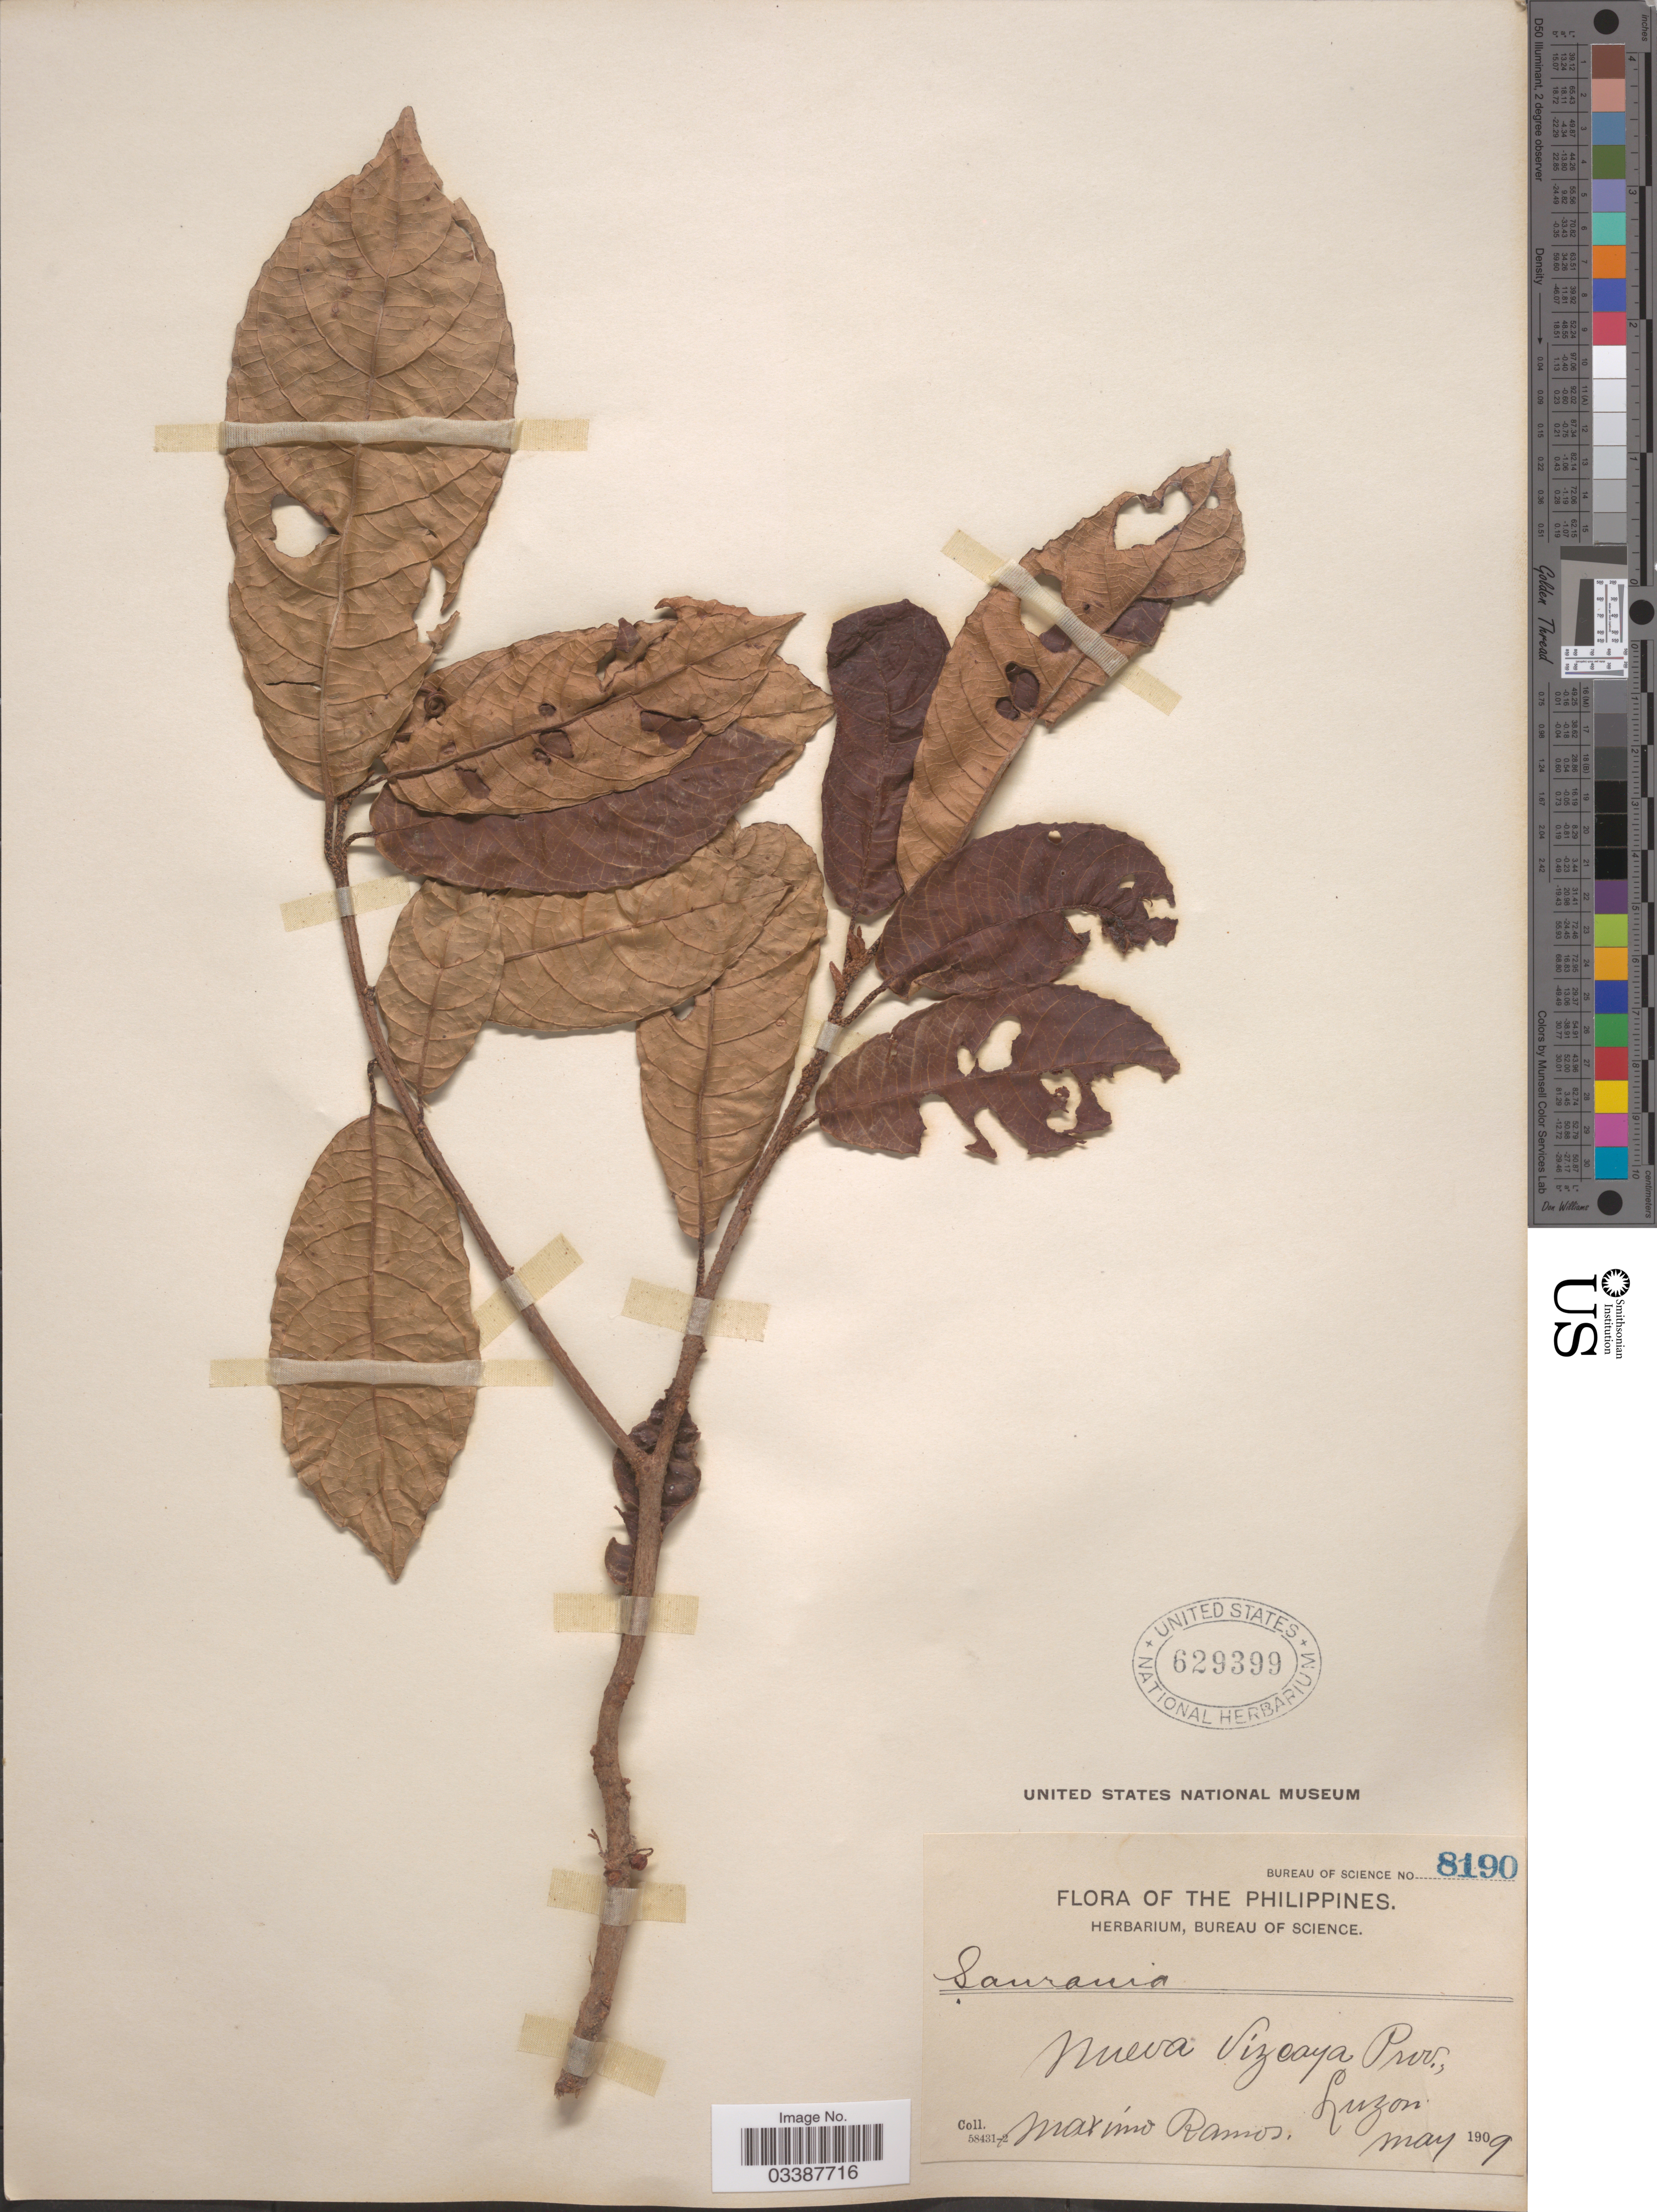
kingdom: Plantae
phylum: Tracheophyta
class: Magnoliopsida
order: Ericales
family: Actinidiaceae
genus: Saurauia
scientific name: Saurauia sp.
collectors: M. Ramos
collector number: Bureau of Science 8190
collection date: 1909-05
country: Philippines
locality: Nueva Vizcaya Prov., Luzon.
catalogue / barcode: US 629399